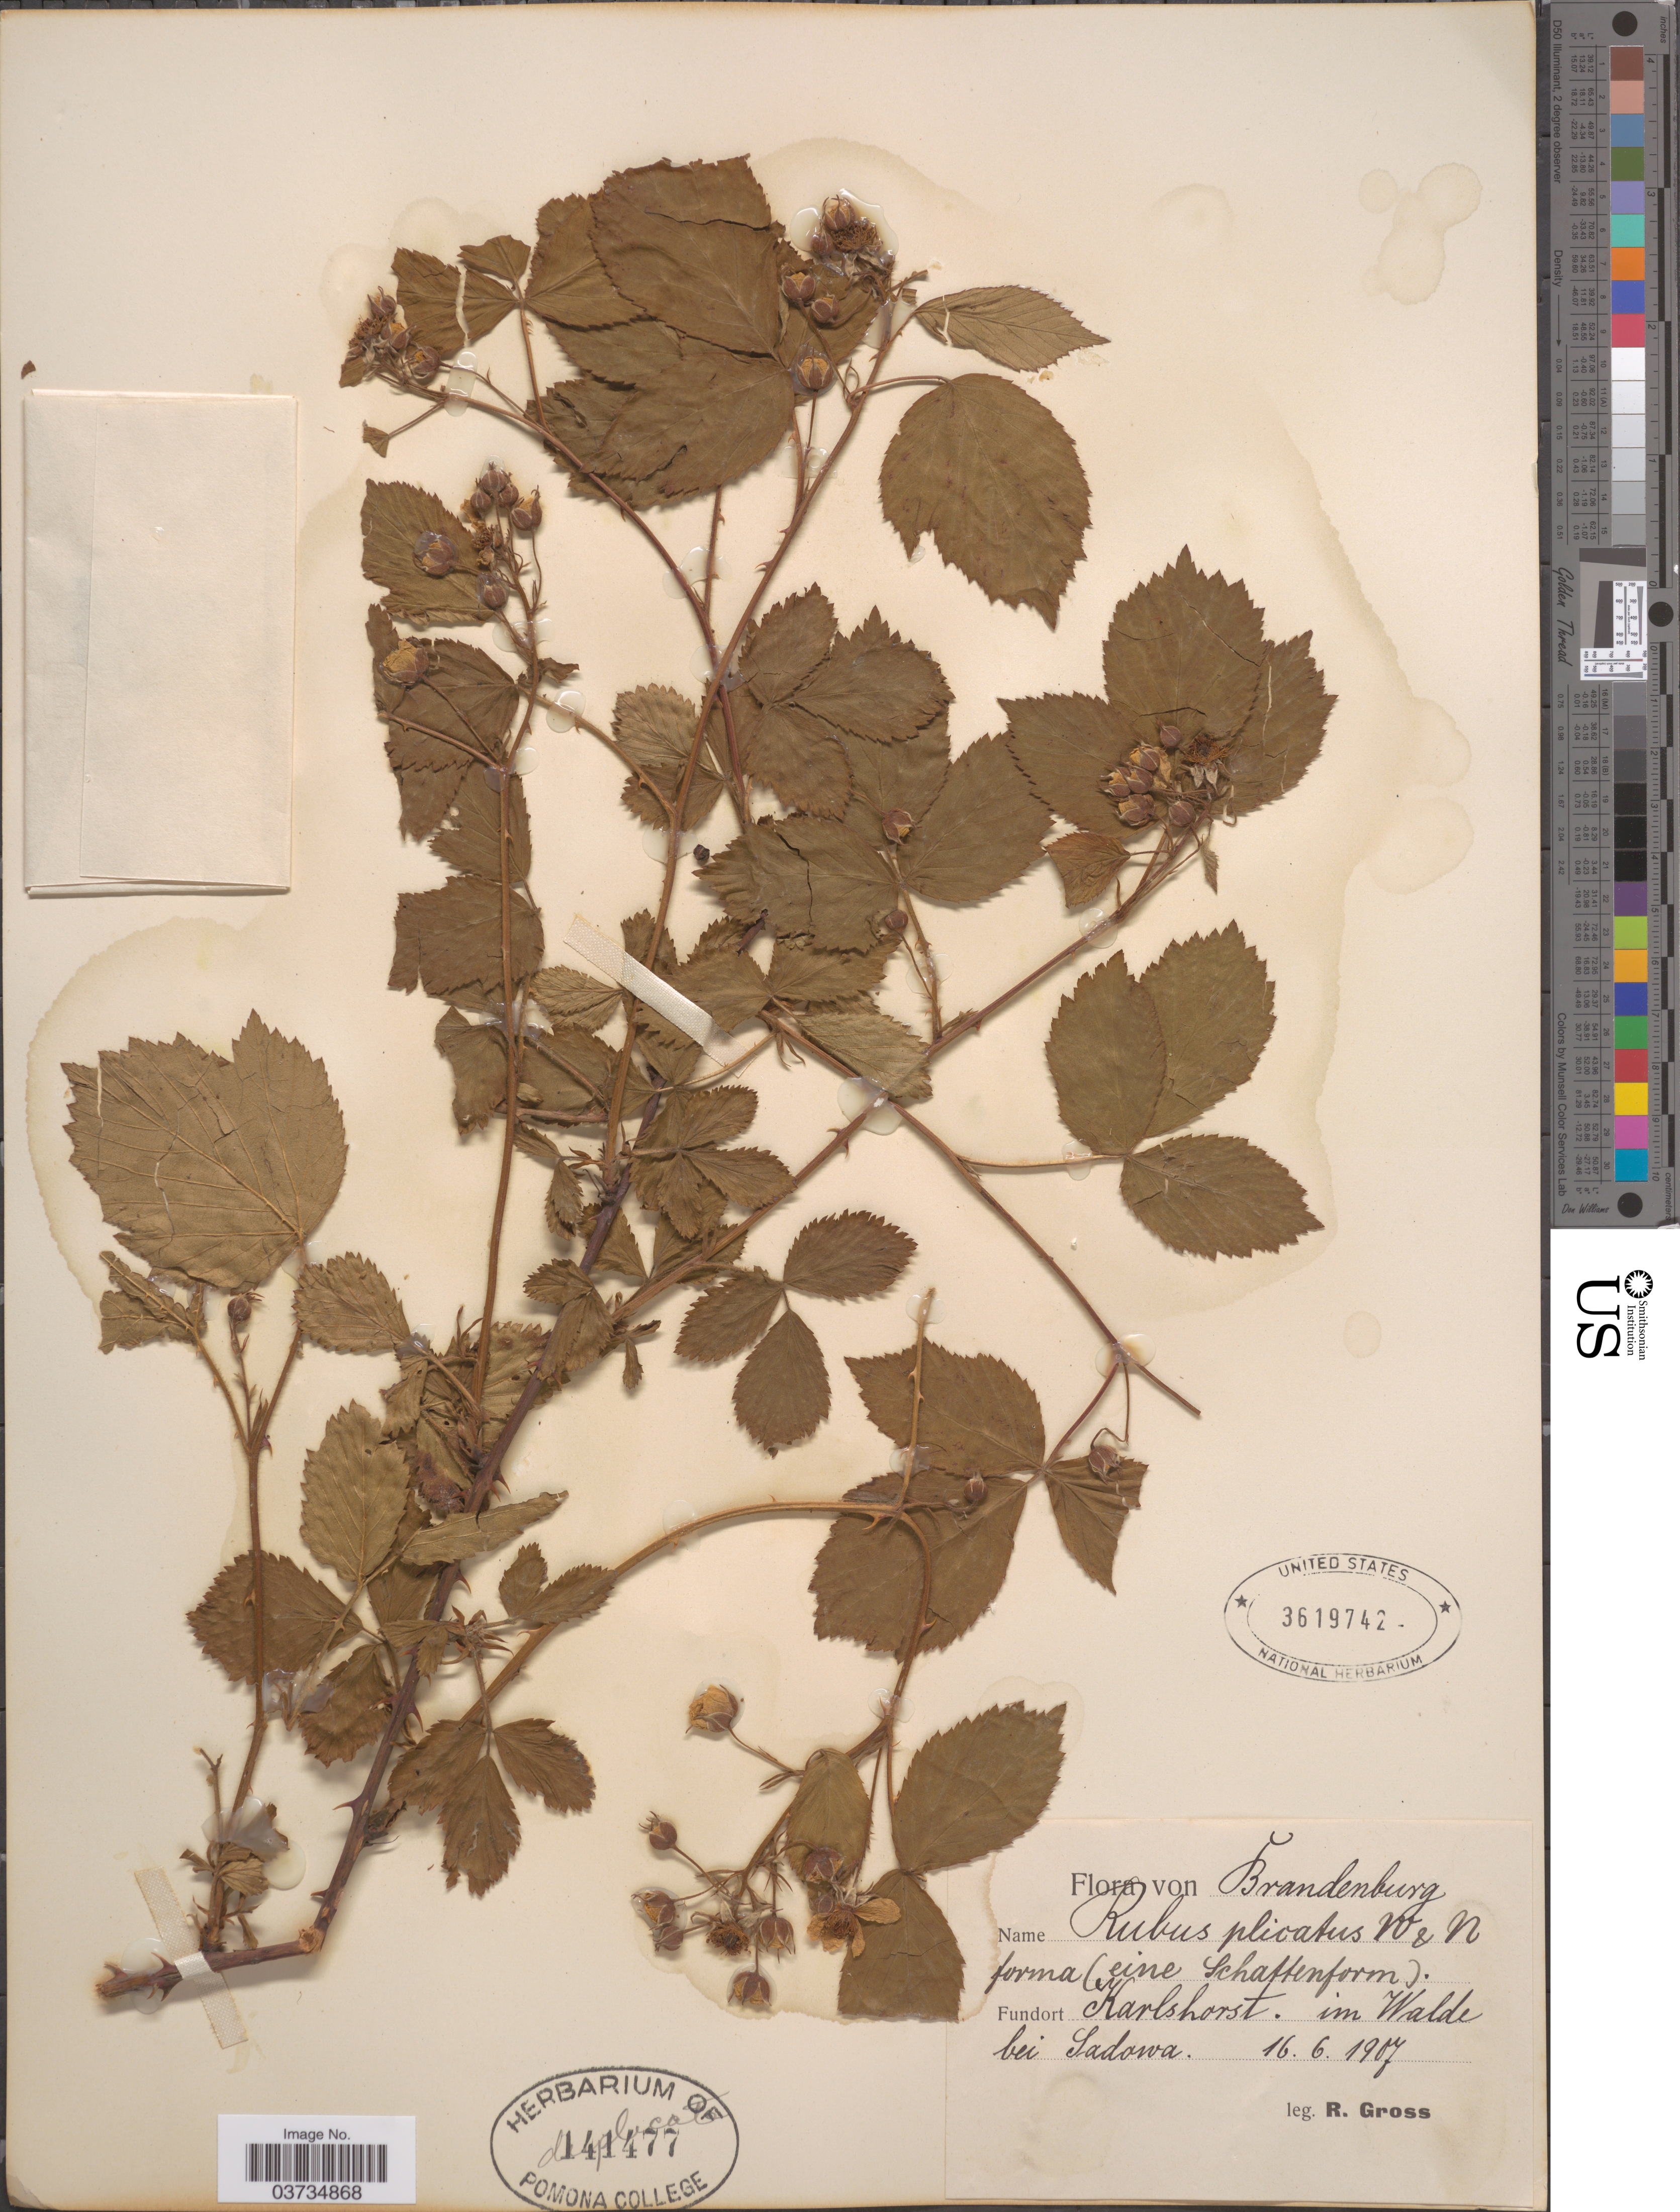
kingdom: Plantae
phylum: Tracheophyta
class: Magnoliopsida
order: Rosales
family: Rosaceae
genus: Rubus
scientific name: Rubus plicatus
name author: Weihe & Nees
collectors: R. Gross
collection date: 1907-06-16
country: Germany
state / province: Brandenburg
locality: Karlshorst. im Walde bei Sadowa.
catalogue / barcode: US 3619742